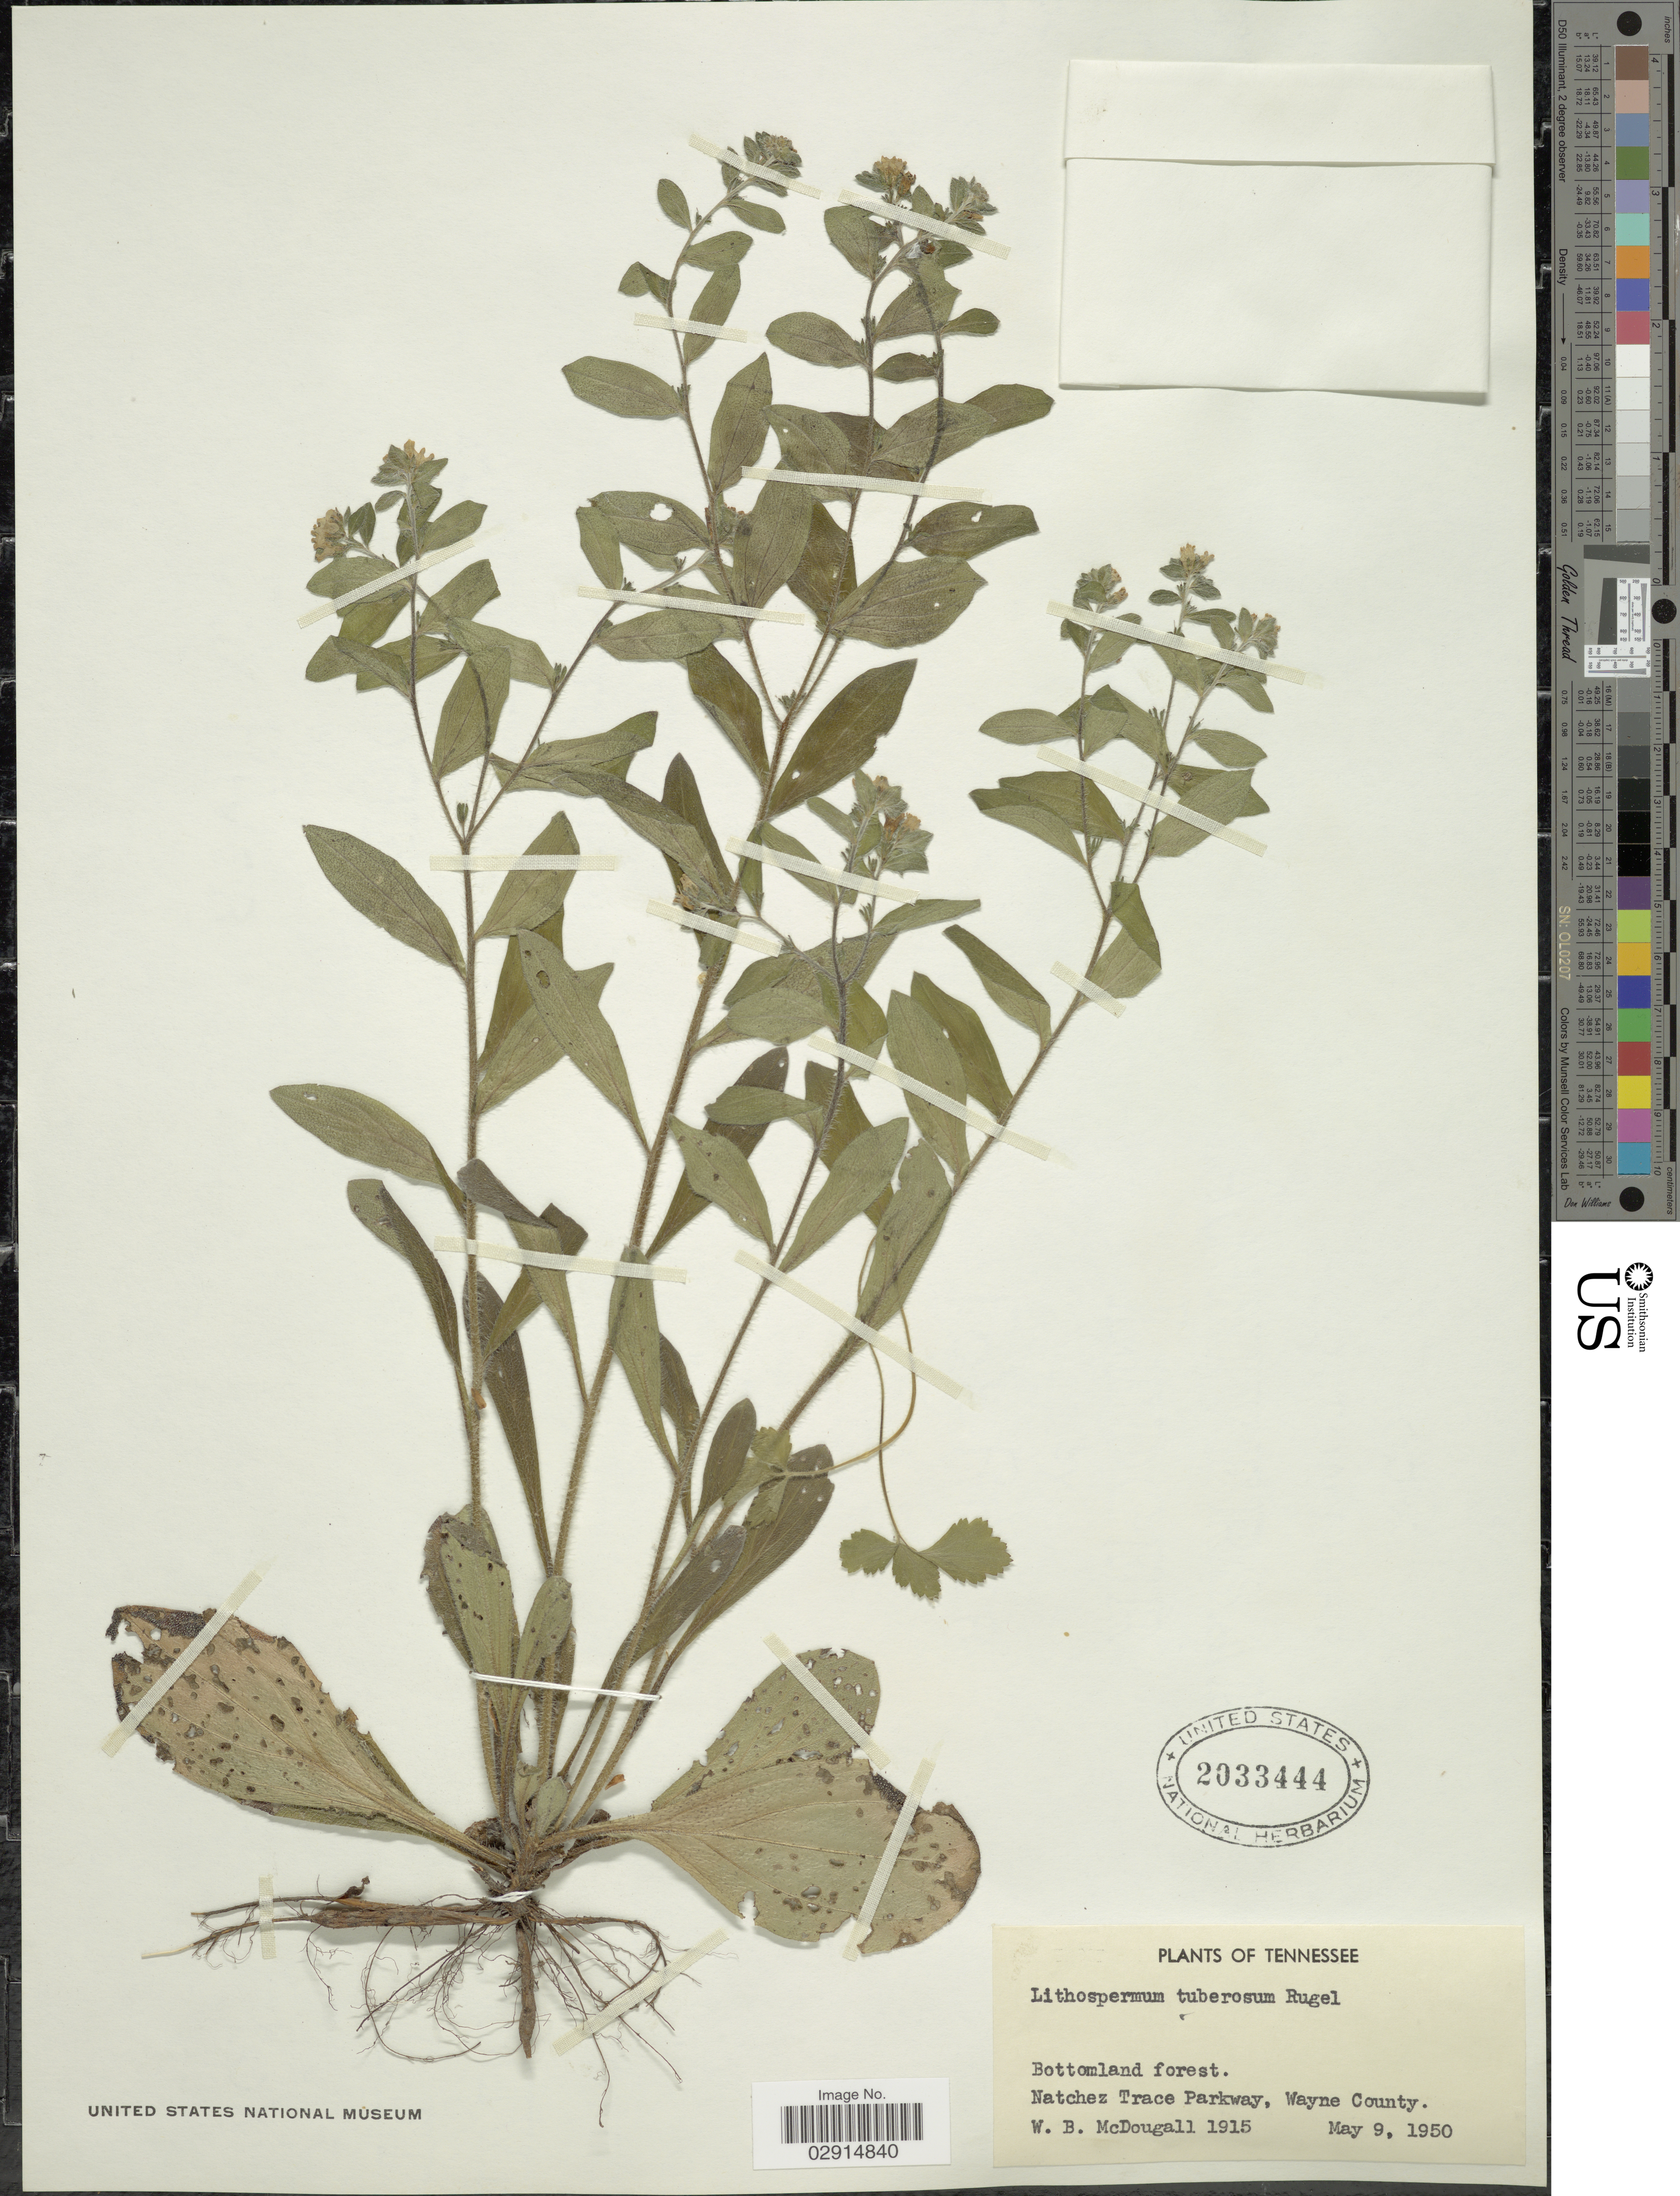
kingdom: Plantae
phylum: Tracheophyta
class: Magnoliopsida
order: Boraginales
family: Boraginaceae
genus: Lithospermum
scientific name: Lithospermum tuberosum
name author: Rugel ex DC.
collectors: W. B. McDougall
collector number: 1915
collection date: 1950-05-09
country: United States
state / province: Tennessee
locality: Natchez Trace Parkway, Wayne County.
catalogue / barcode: US 2033444